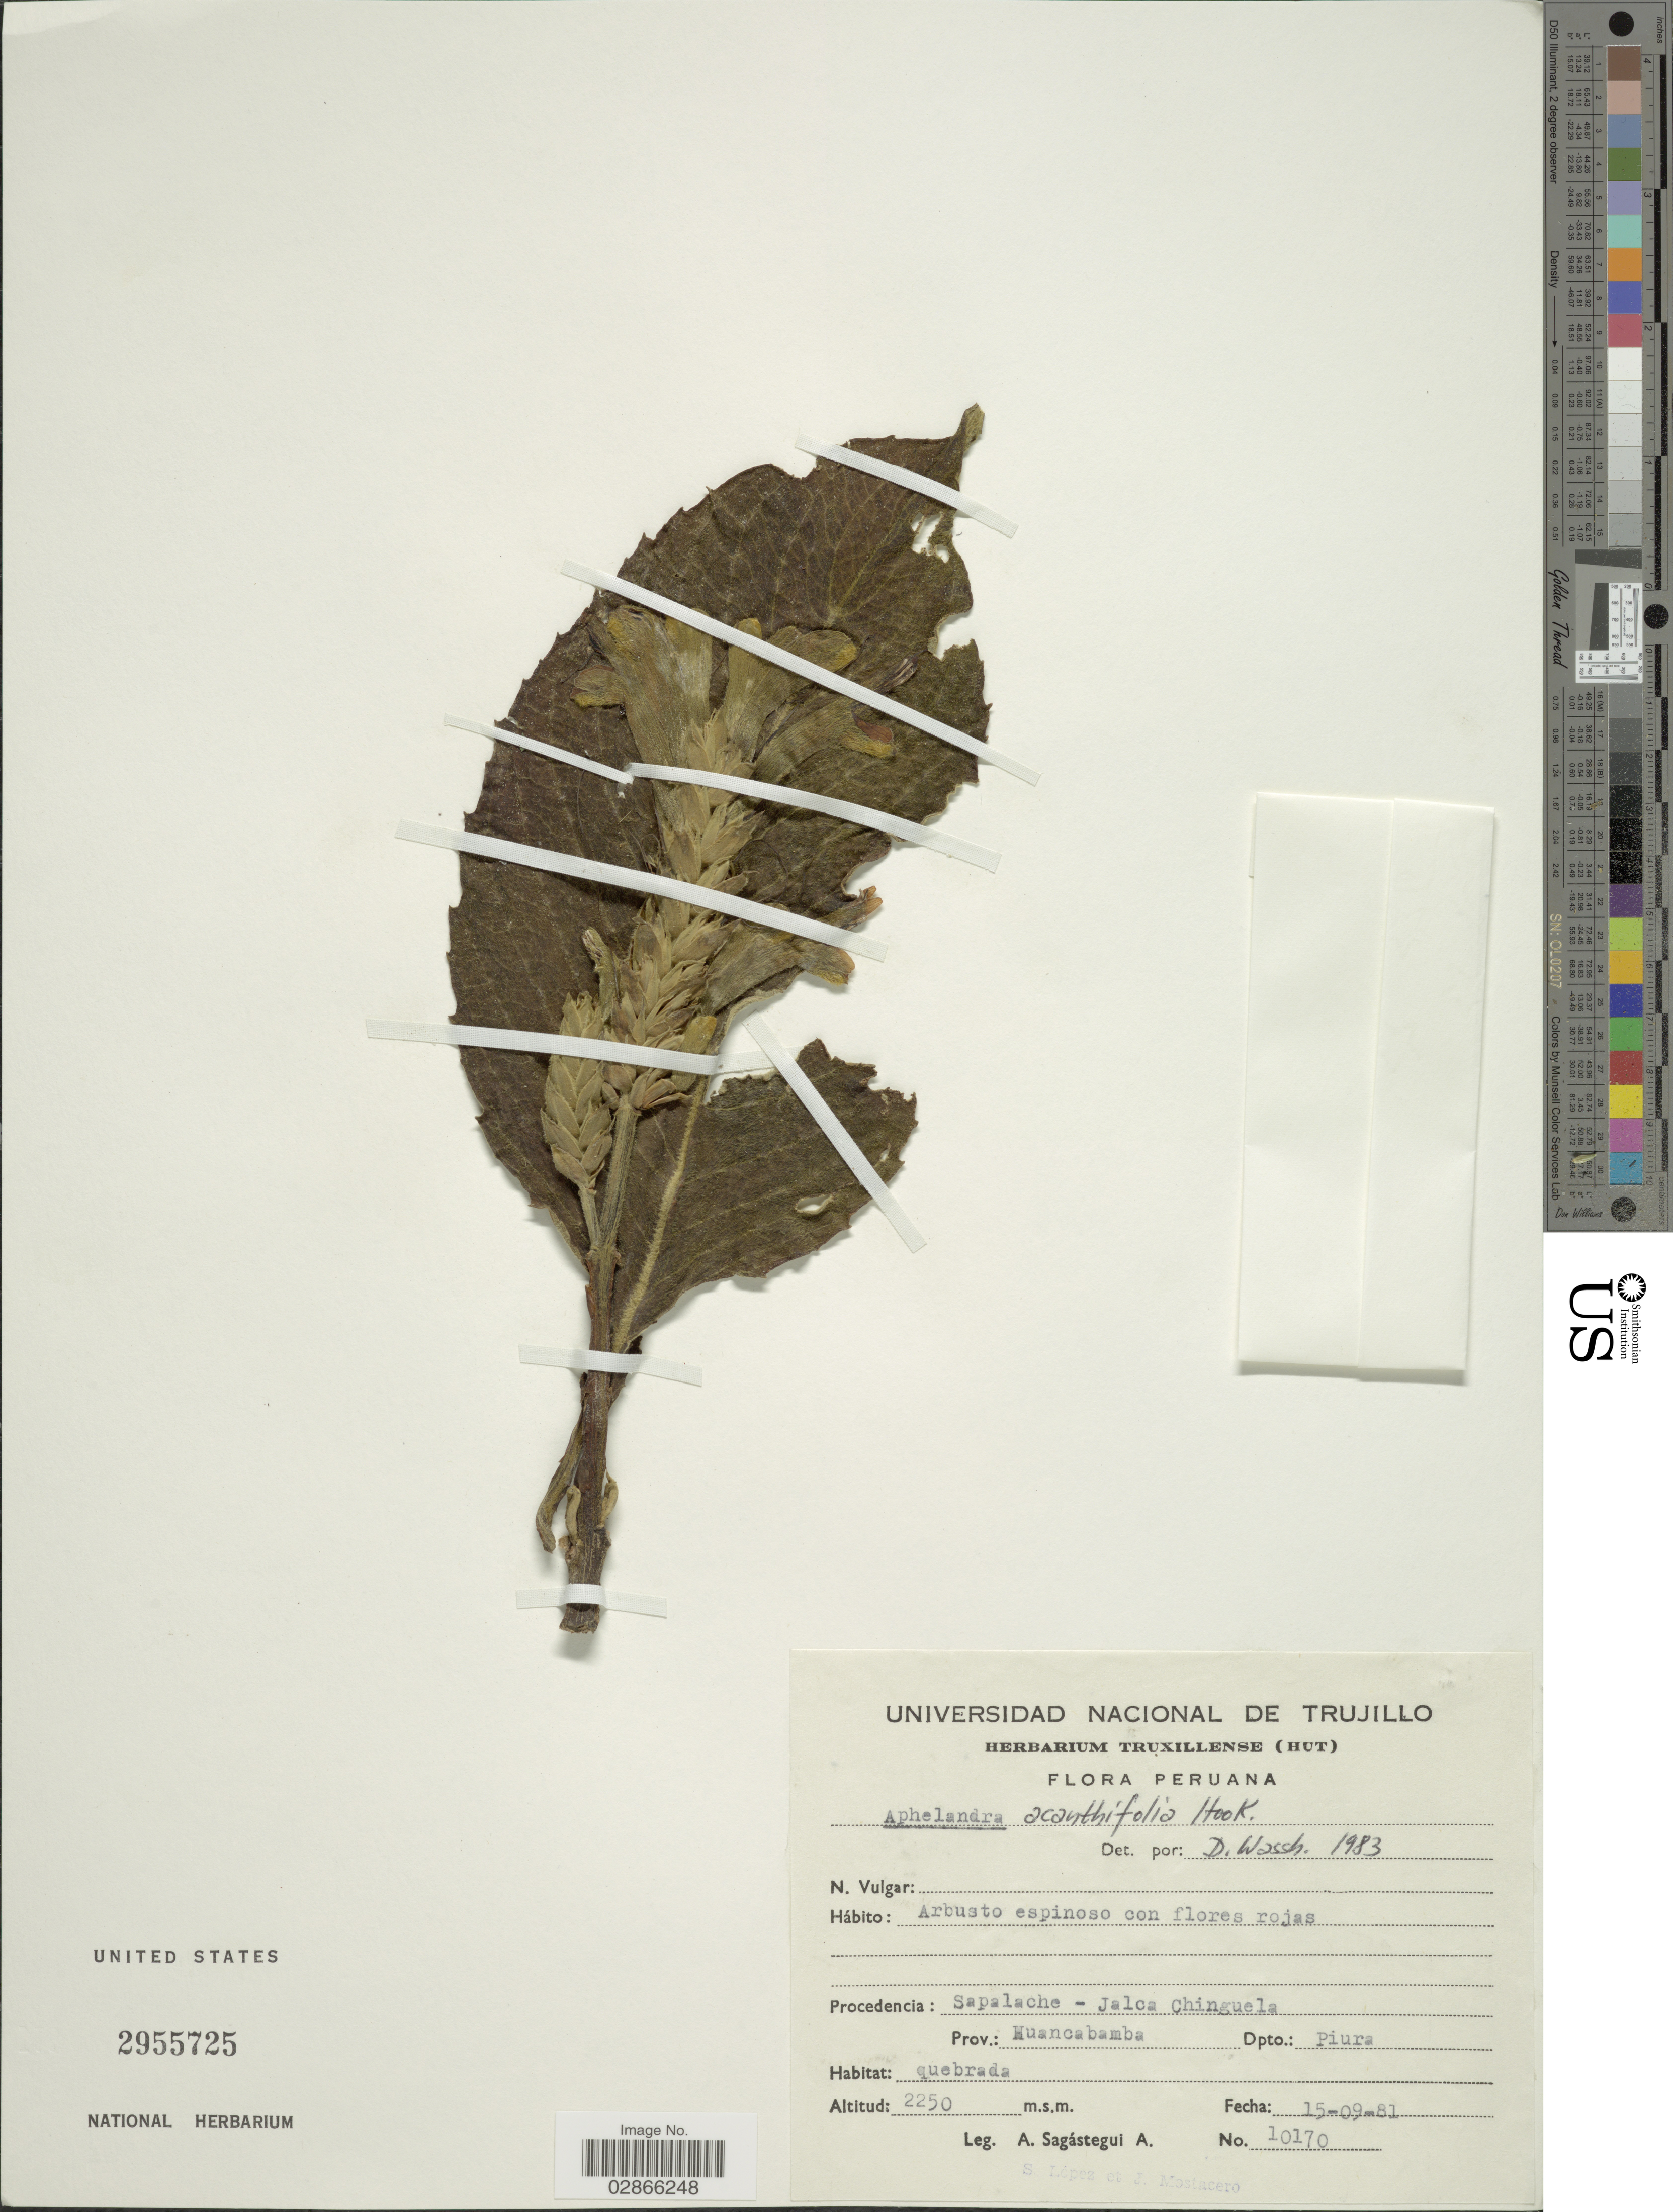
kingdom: Plantae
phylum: Tracheophyta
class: Magnoliopsida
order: Lamiales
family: Acanthaceae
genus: Aphelandra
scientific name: Aphelandra acanthifolia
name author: Hook.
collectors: A. Sagástegui A., S. Lopez & J. Mostacero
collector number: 10170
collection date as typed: Transcribed d/m/y: 15/9/81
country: Peru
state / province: Piura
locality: Procedencia : Sapalache - Jalca Chinguela, Prov.: Huancabamba Dpto.: Piura.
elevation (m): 2250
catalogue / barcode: US 2955725